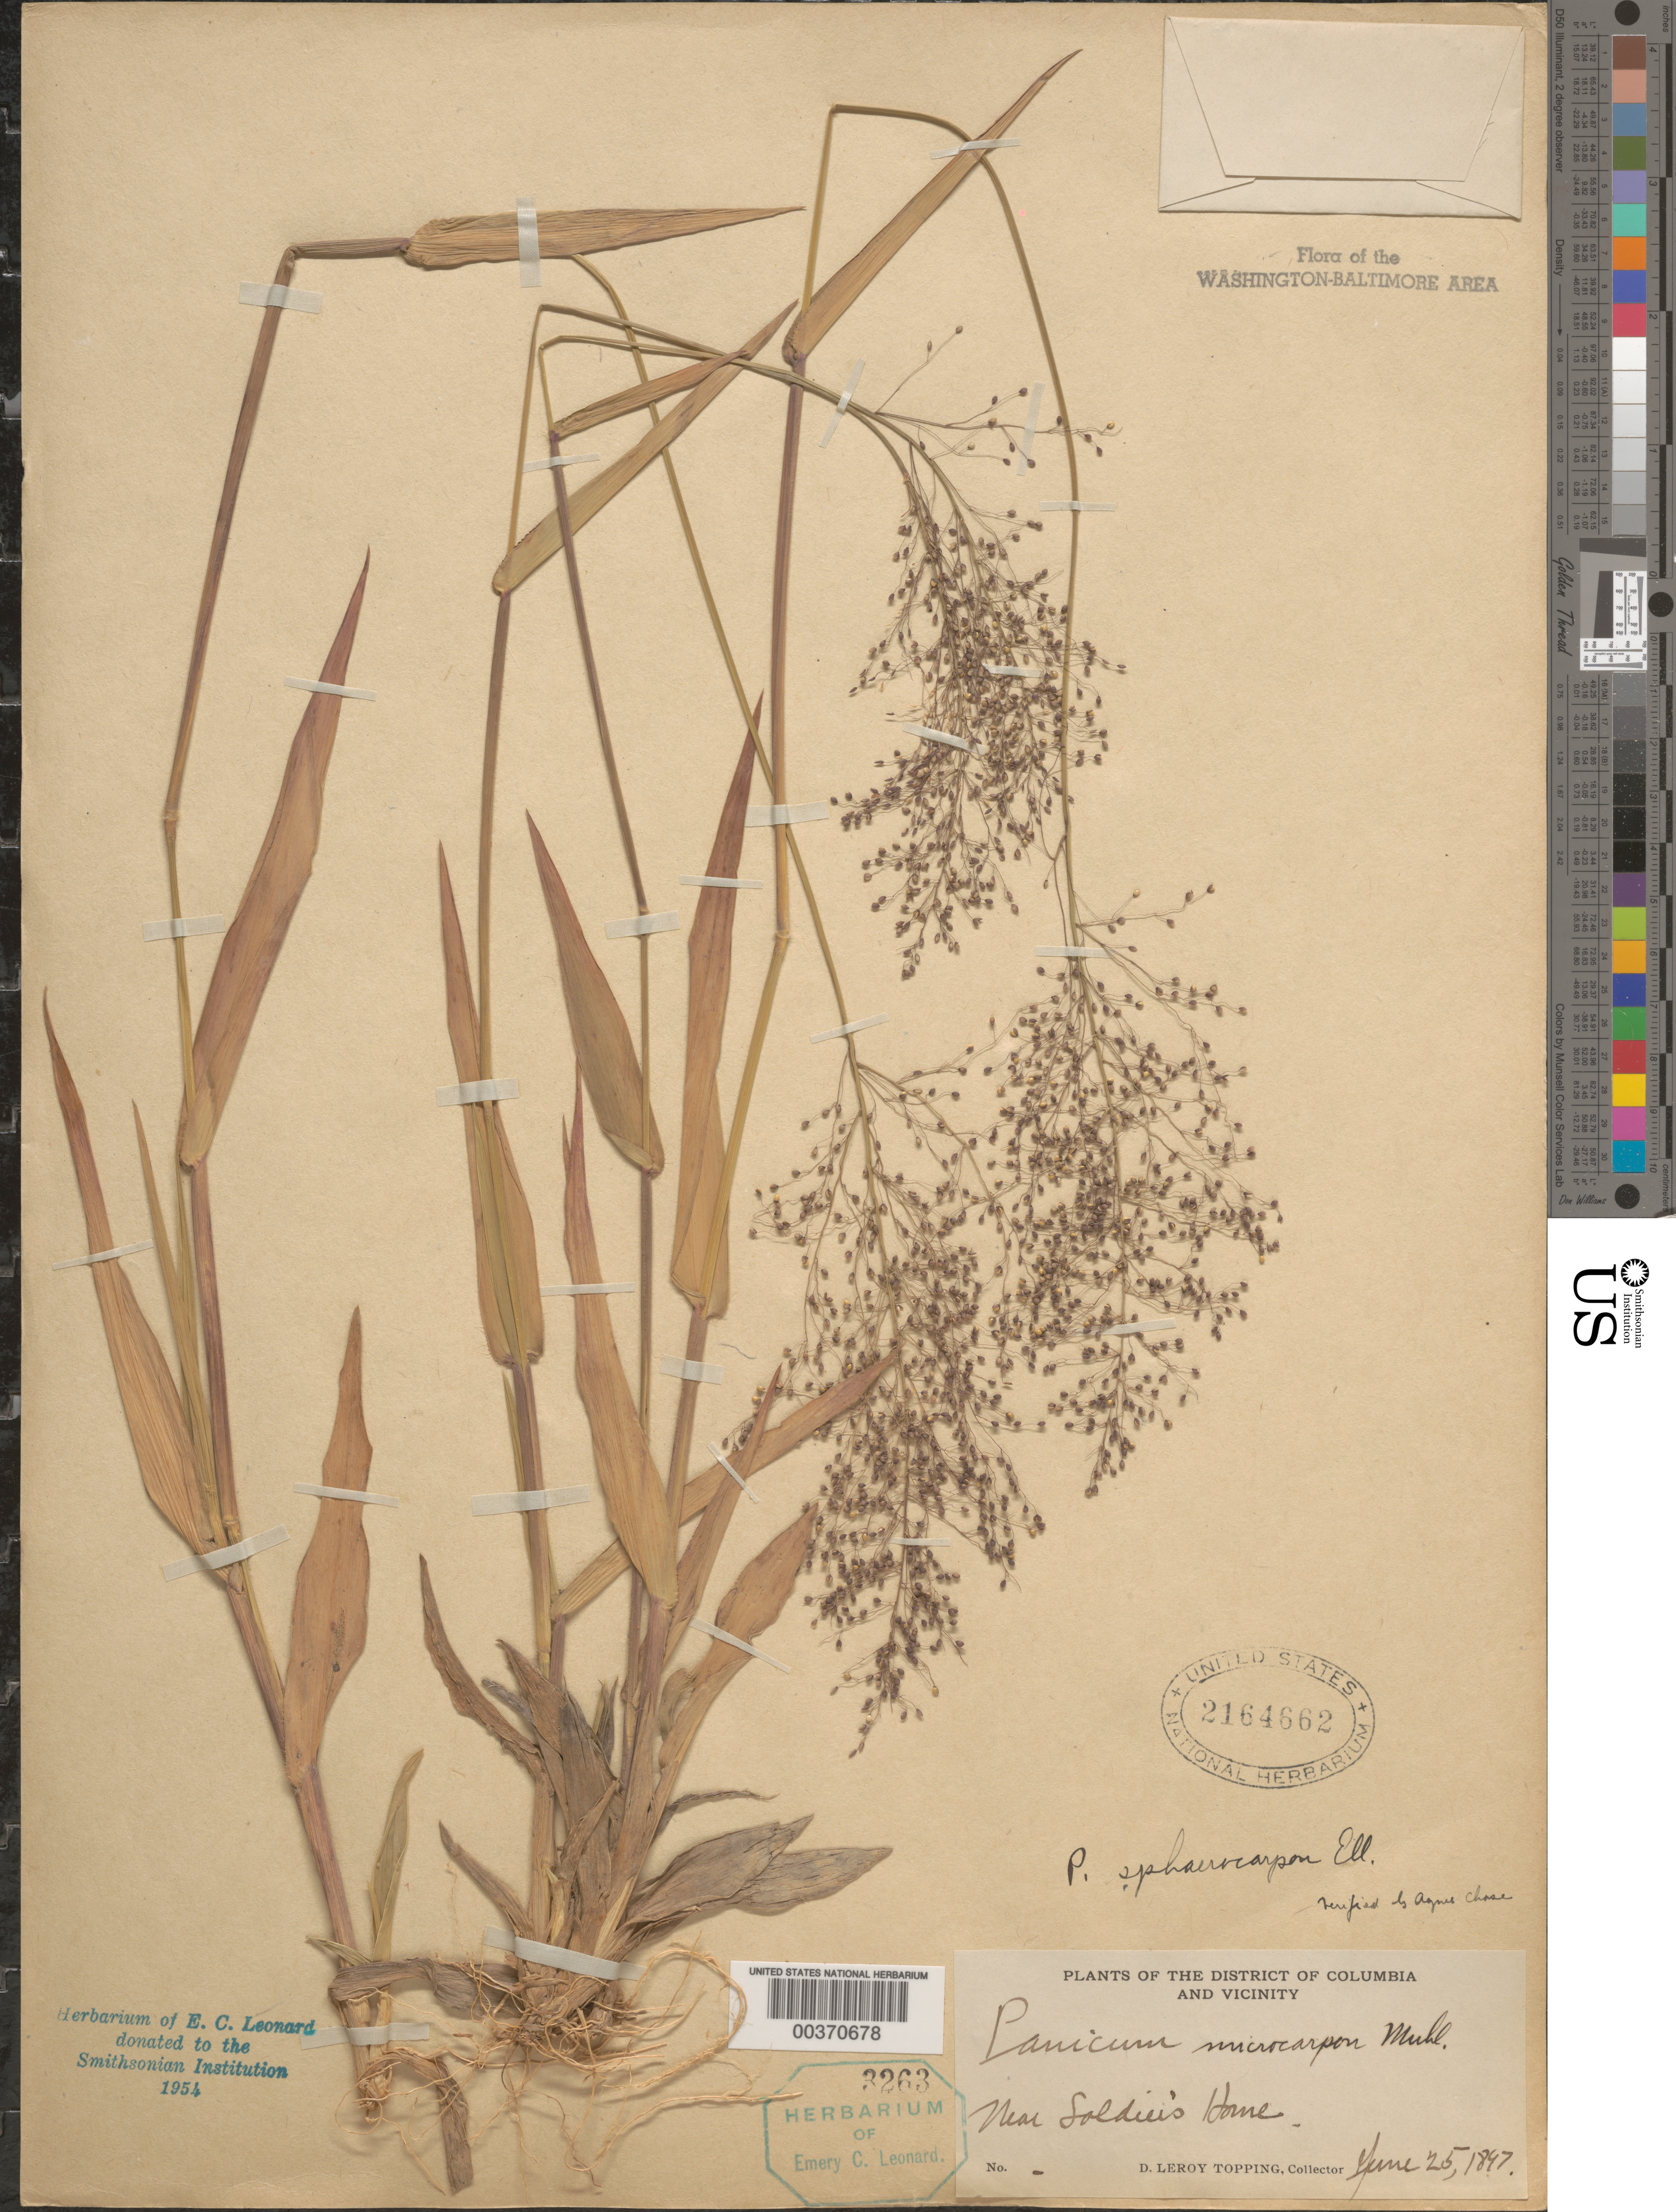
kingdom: Plantae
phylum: Tracheophyta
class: Liliopsida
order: Poales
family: Poaceae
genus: Dichanthelium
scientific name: Dichanthelium sphaerocarpon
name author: (Elliott) Gould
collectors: D. L. Topping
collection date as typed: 25 Jun 1897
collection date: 1897-06-25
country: United States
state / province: District of Columbia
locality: Soldiers Home vicinity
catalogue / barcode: US 2164662